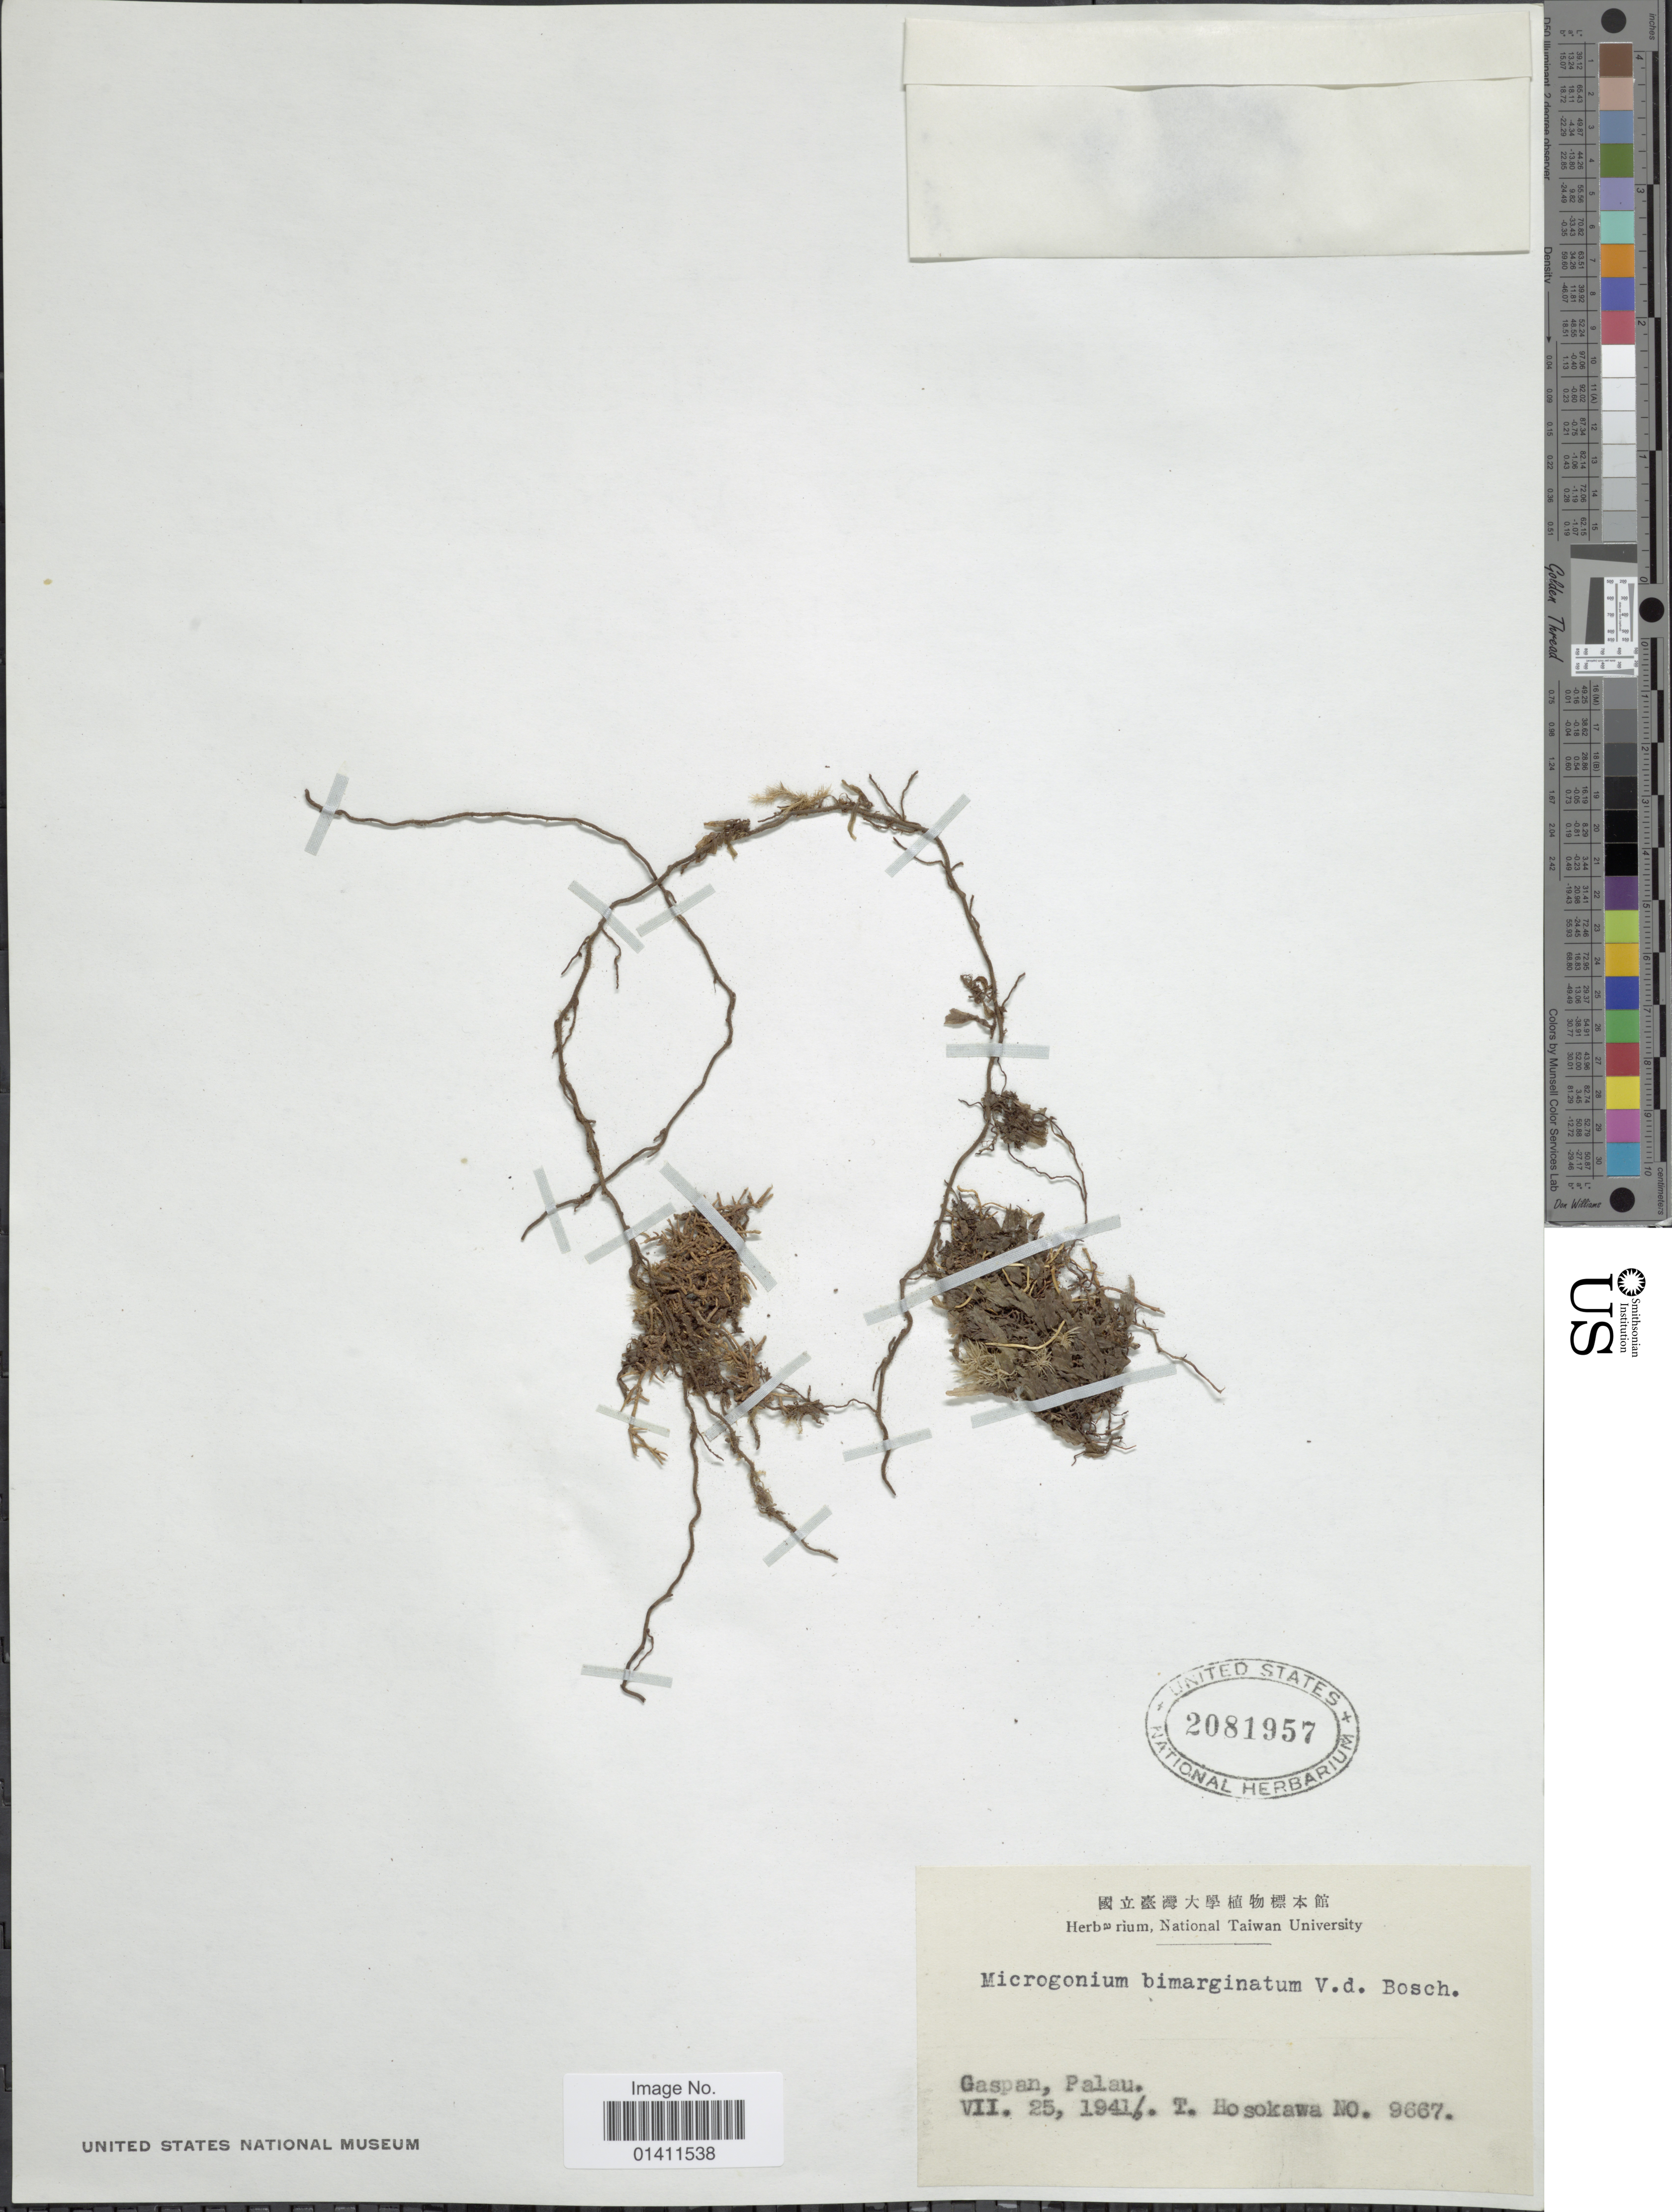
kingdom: Plantae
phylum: Tracheophyta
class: Polypodiopsida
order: Hymenophyllales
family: Hymenophyllaceae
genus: Didymoglossum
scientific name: Didymoglossum bimarginatum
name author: (Bosch) Ebihara & K. Iwats.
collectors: T. Hosokawa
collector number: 9667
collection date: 1941-07-25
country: Palau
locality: Gaspan, Palau.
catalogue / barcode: US 2081957